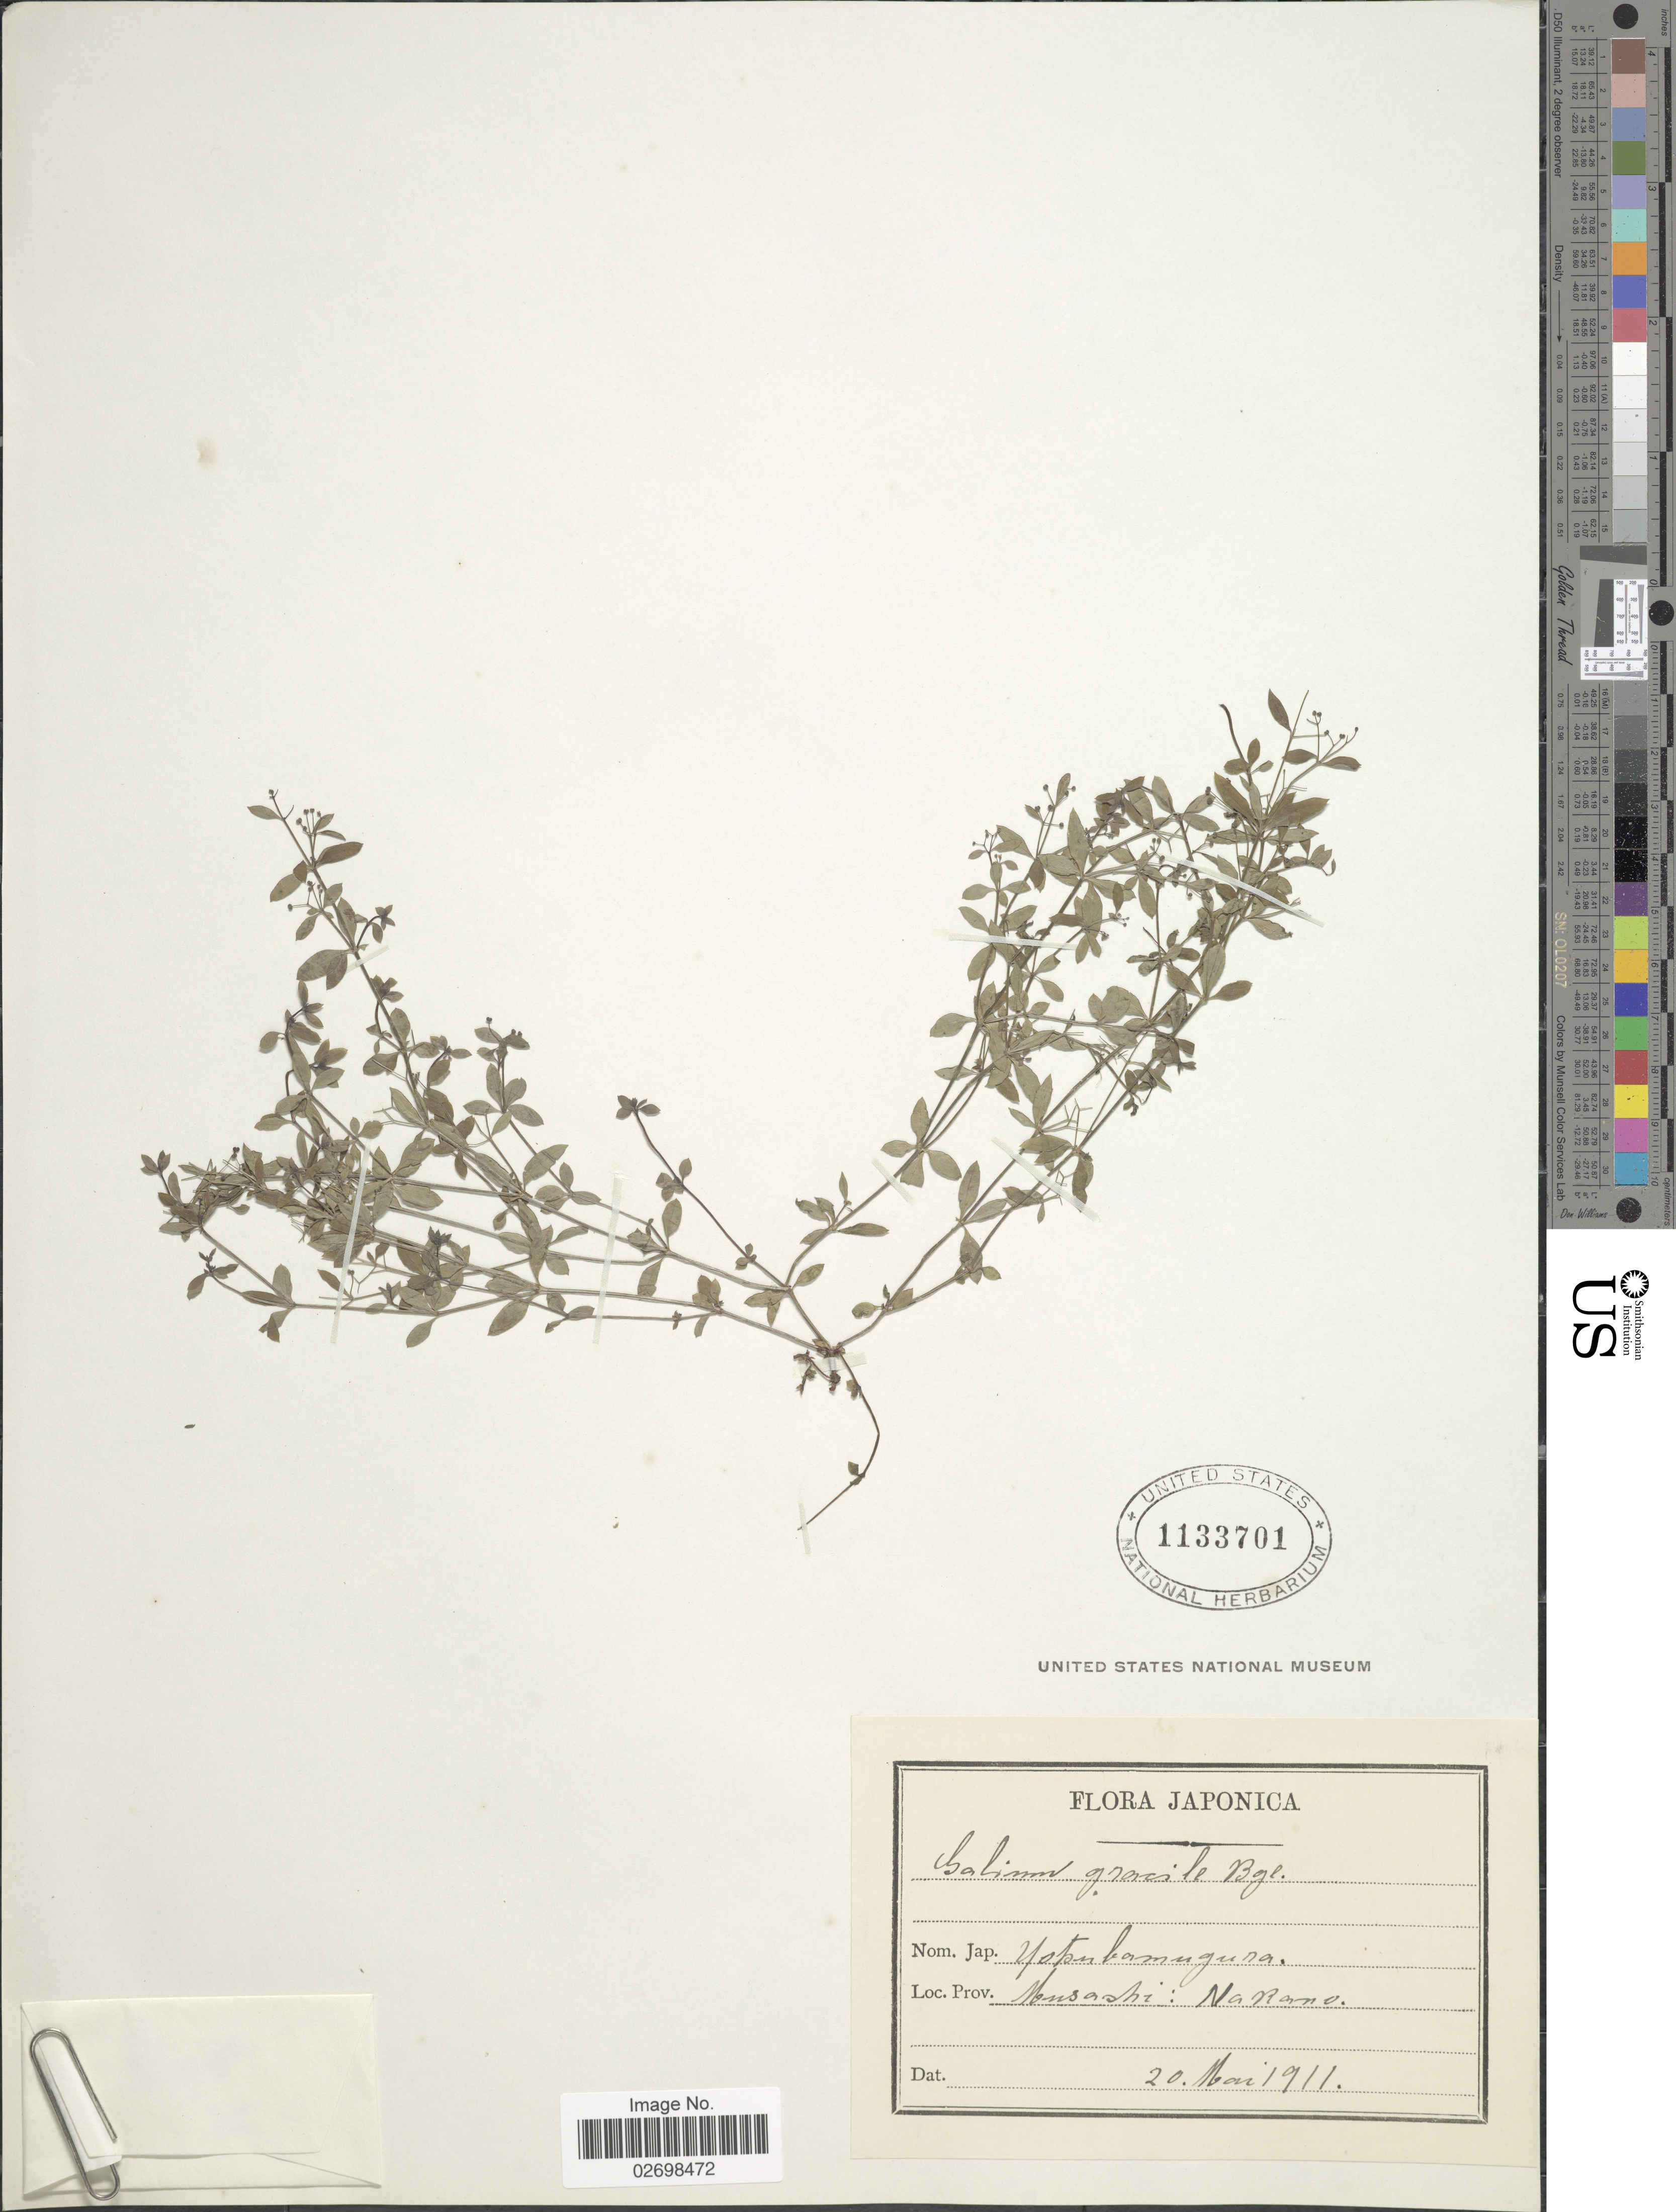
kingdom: Plantae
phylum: Tracheophyta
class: Magnoliopsida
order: Gentianales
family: Rubiaceae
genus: Galium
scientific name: Galium bungei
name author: Steud.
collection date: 1911-05-20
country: Japan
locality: Prov. Munsashi: Nakano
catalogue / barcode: US 1133701